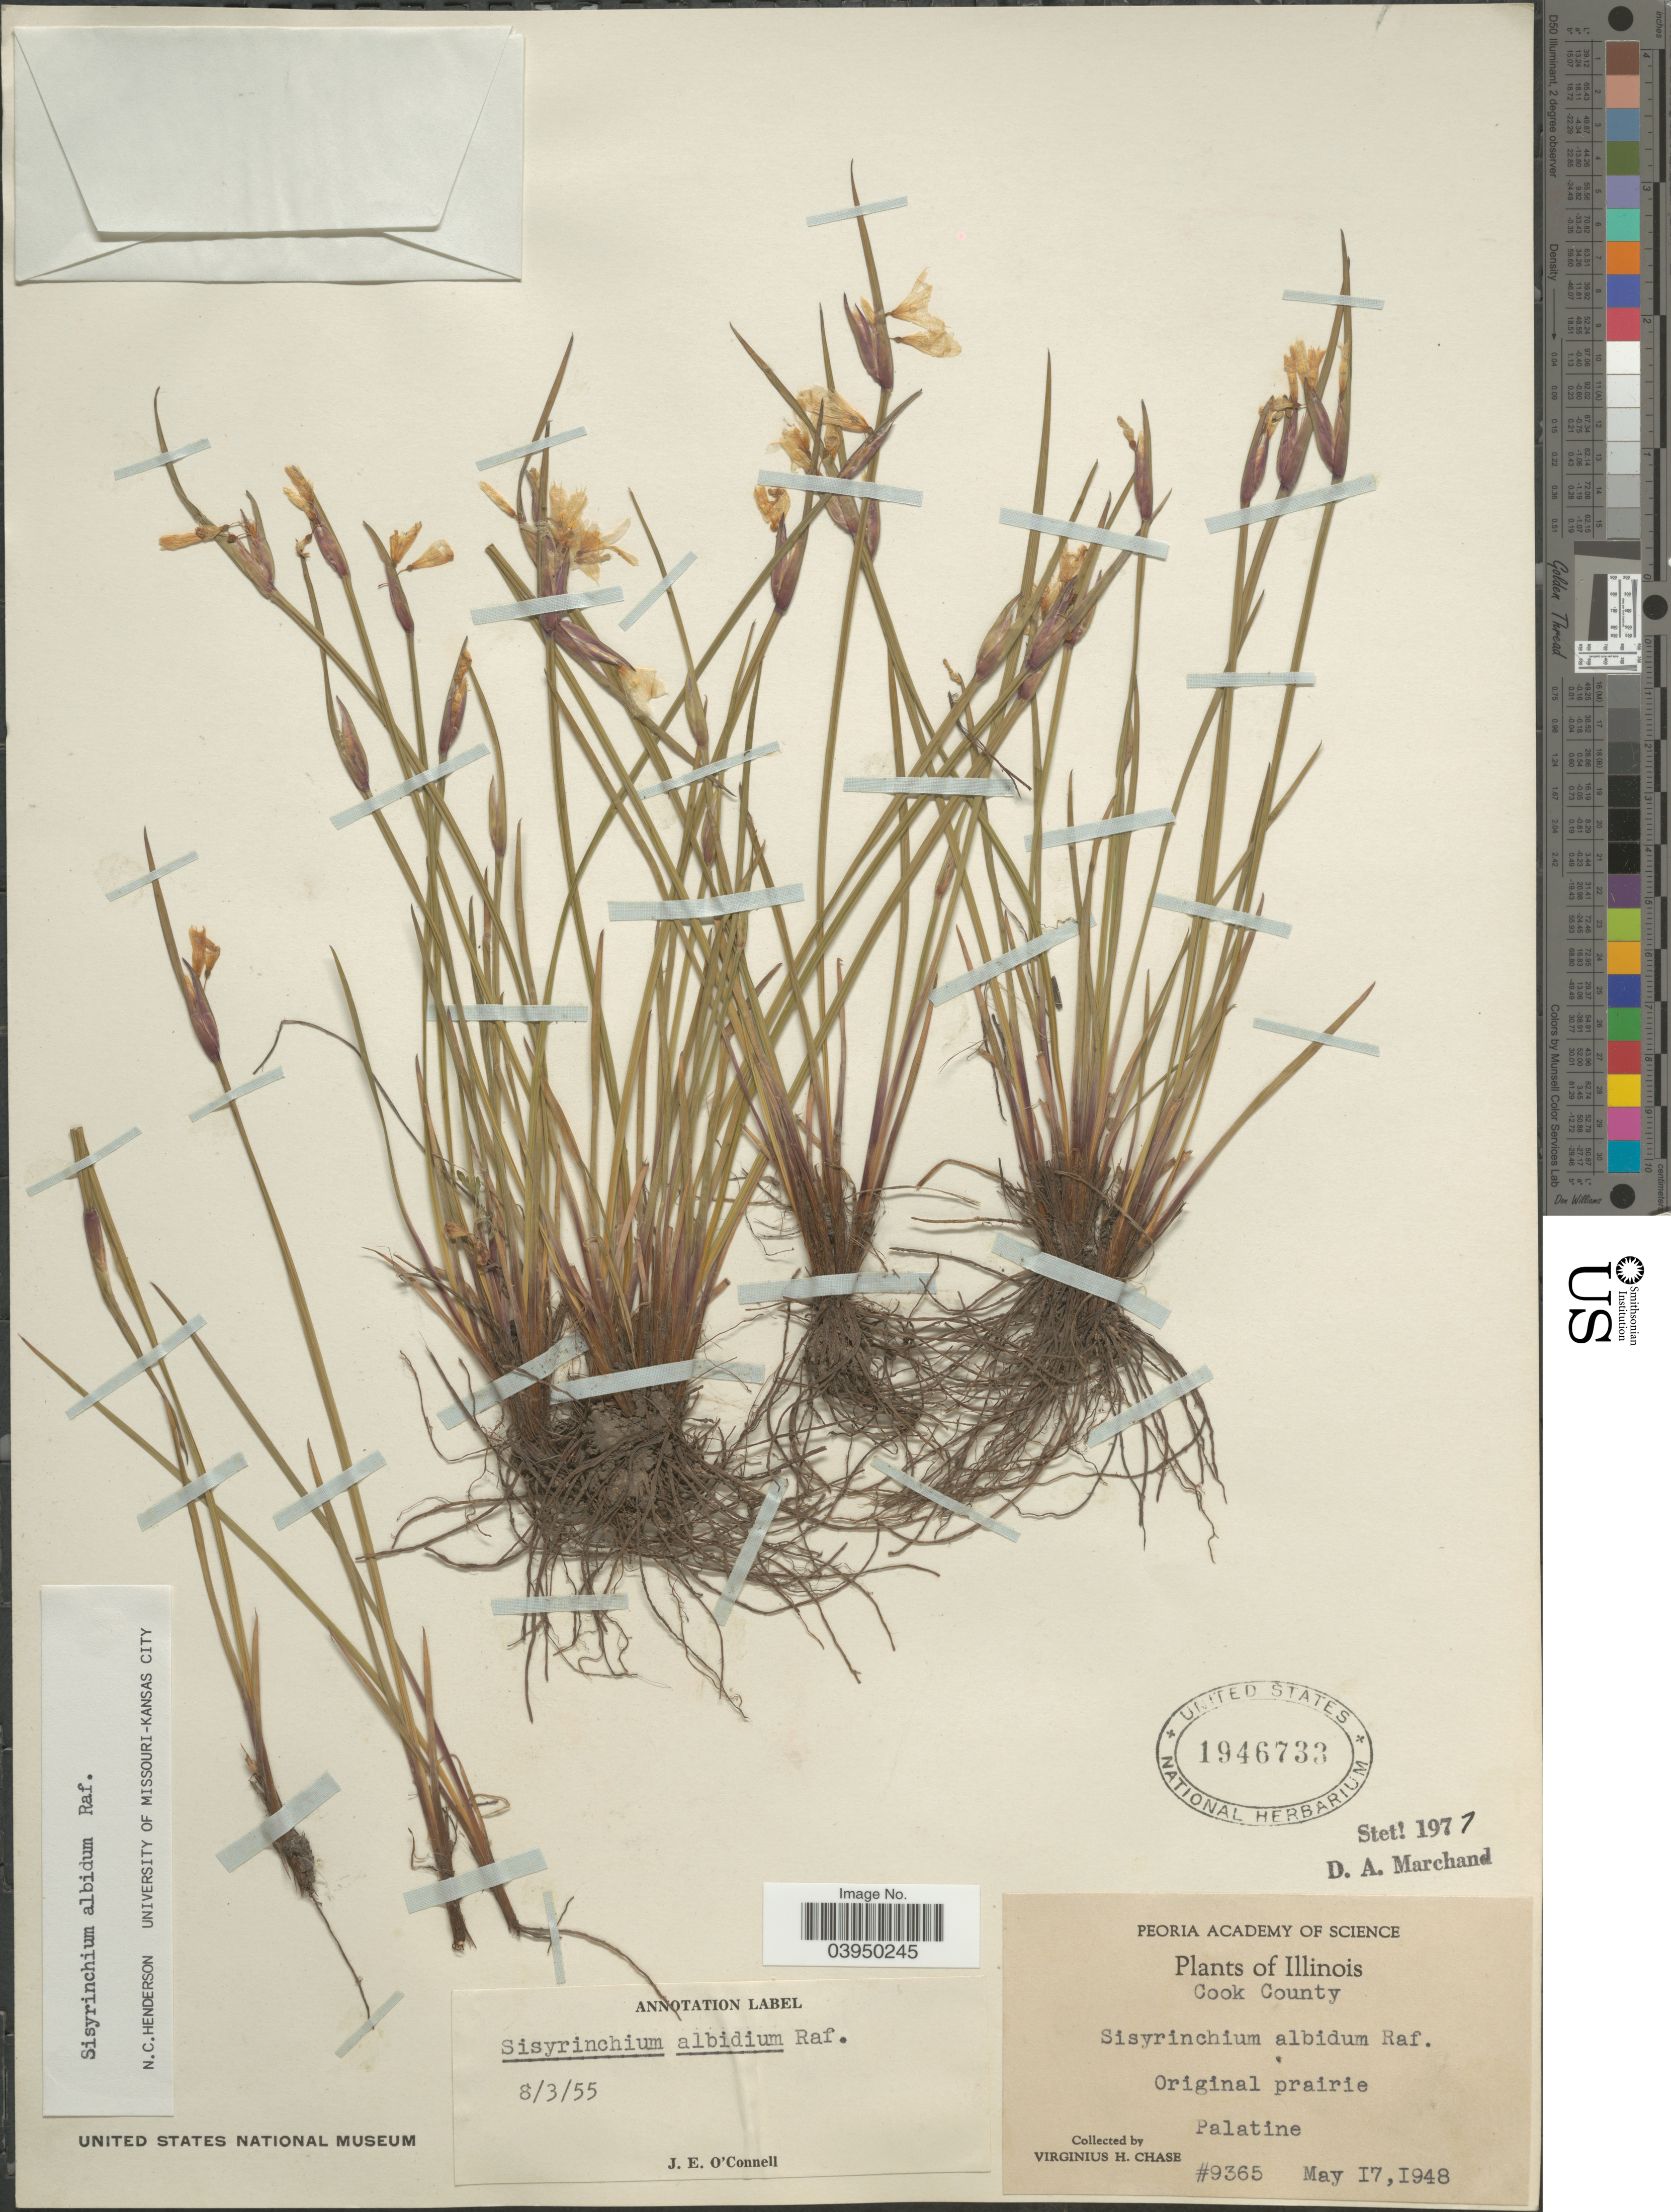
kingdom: Plantae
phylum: Tracheophyta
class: Liliopsida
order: Asparagales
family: Iridaceae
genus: Sisyrinchium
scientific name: Sisyrinchium albidum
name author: Raf.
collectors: V. H. Chase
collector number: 9365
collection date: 1948-05-17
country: United States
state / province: Illinois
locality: Cook County. Palatine.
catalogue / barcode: US 1946733